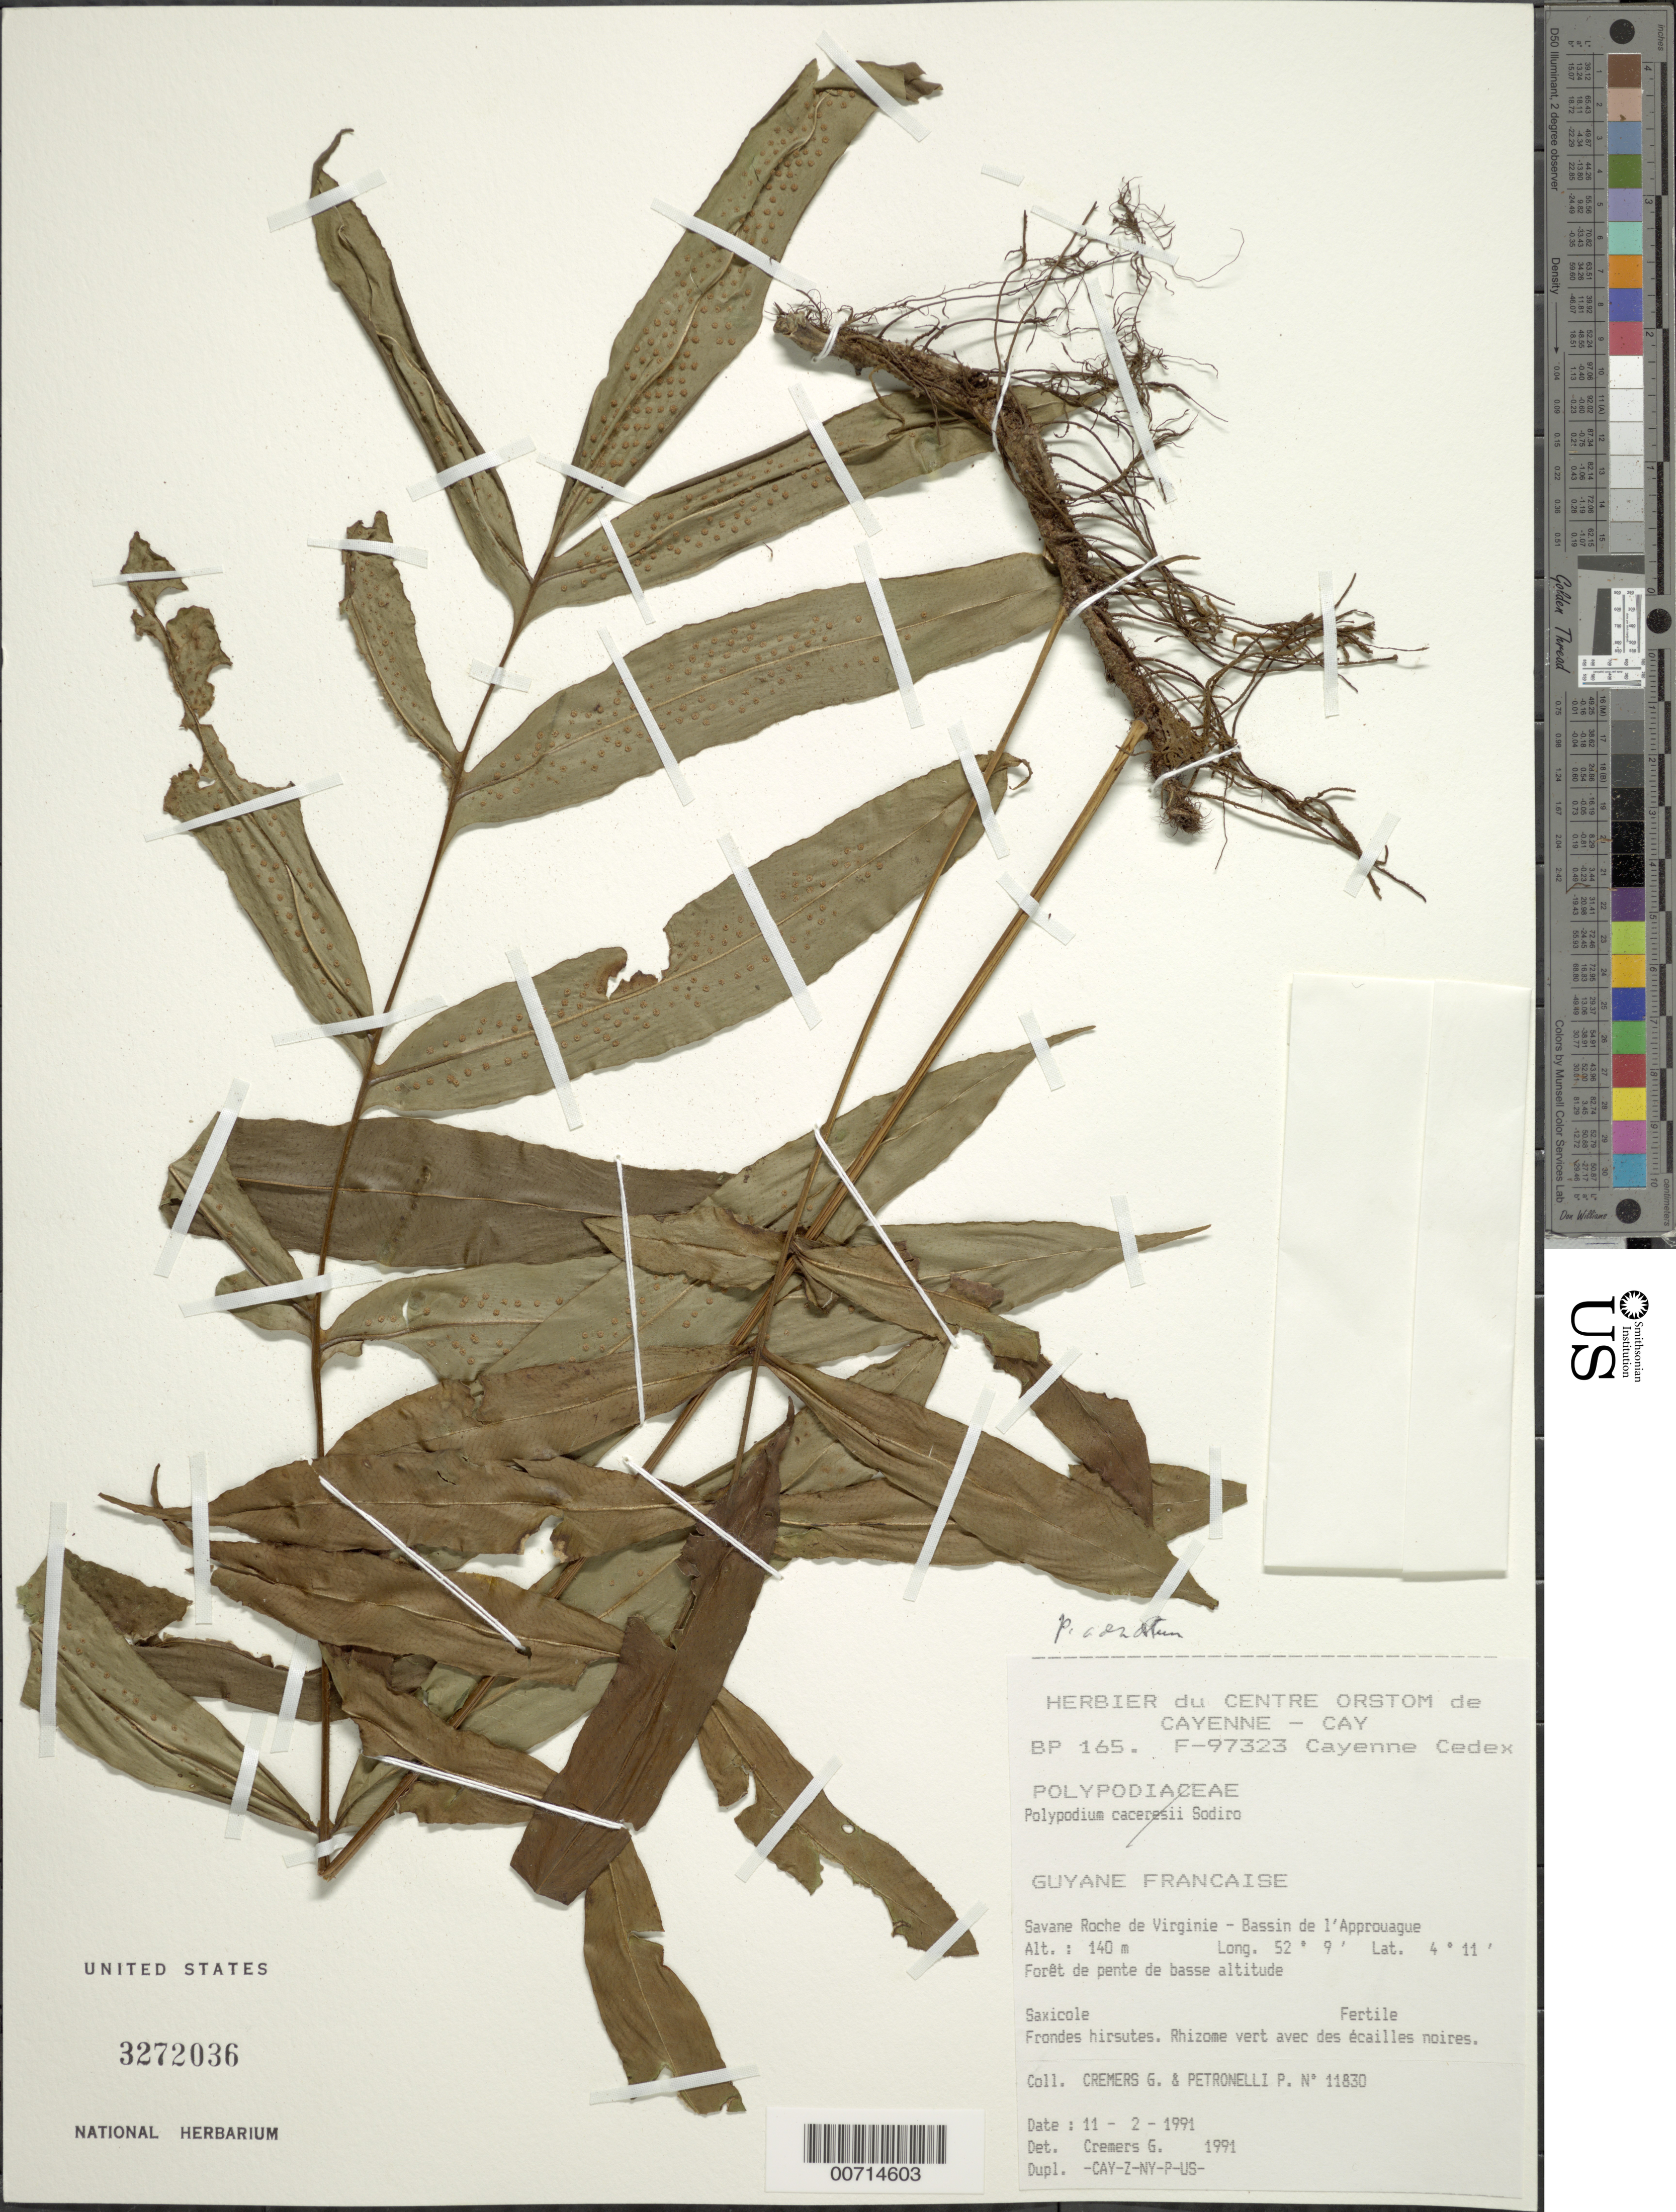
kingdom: Plantae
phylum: Tracheophyta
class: Polypodiopsida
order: Polypodiales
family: Polypodiaceae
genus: Serpocaulon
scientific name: Serpocaulon adnatum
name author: (Kunze ex Klotzsch) A.R. Sm.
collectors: G. Cremers & P. Petronelli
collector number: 11830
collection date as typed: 11-Feb-91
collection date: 1991-02-11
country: French Guiana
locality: Savane Roche de Virginie, Bassin de l'Approuague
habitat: Low slope forest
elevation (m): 140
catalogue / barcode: US 3272036